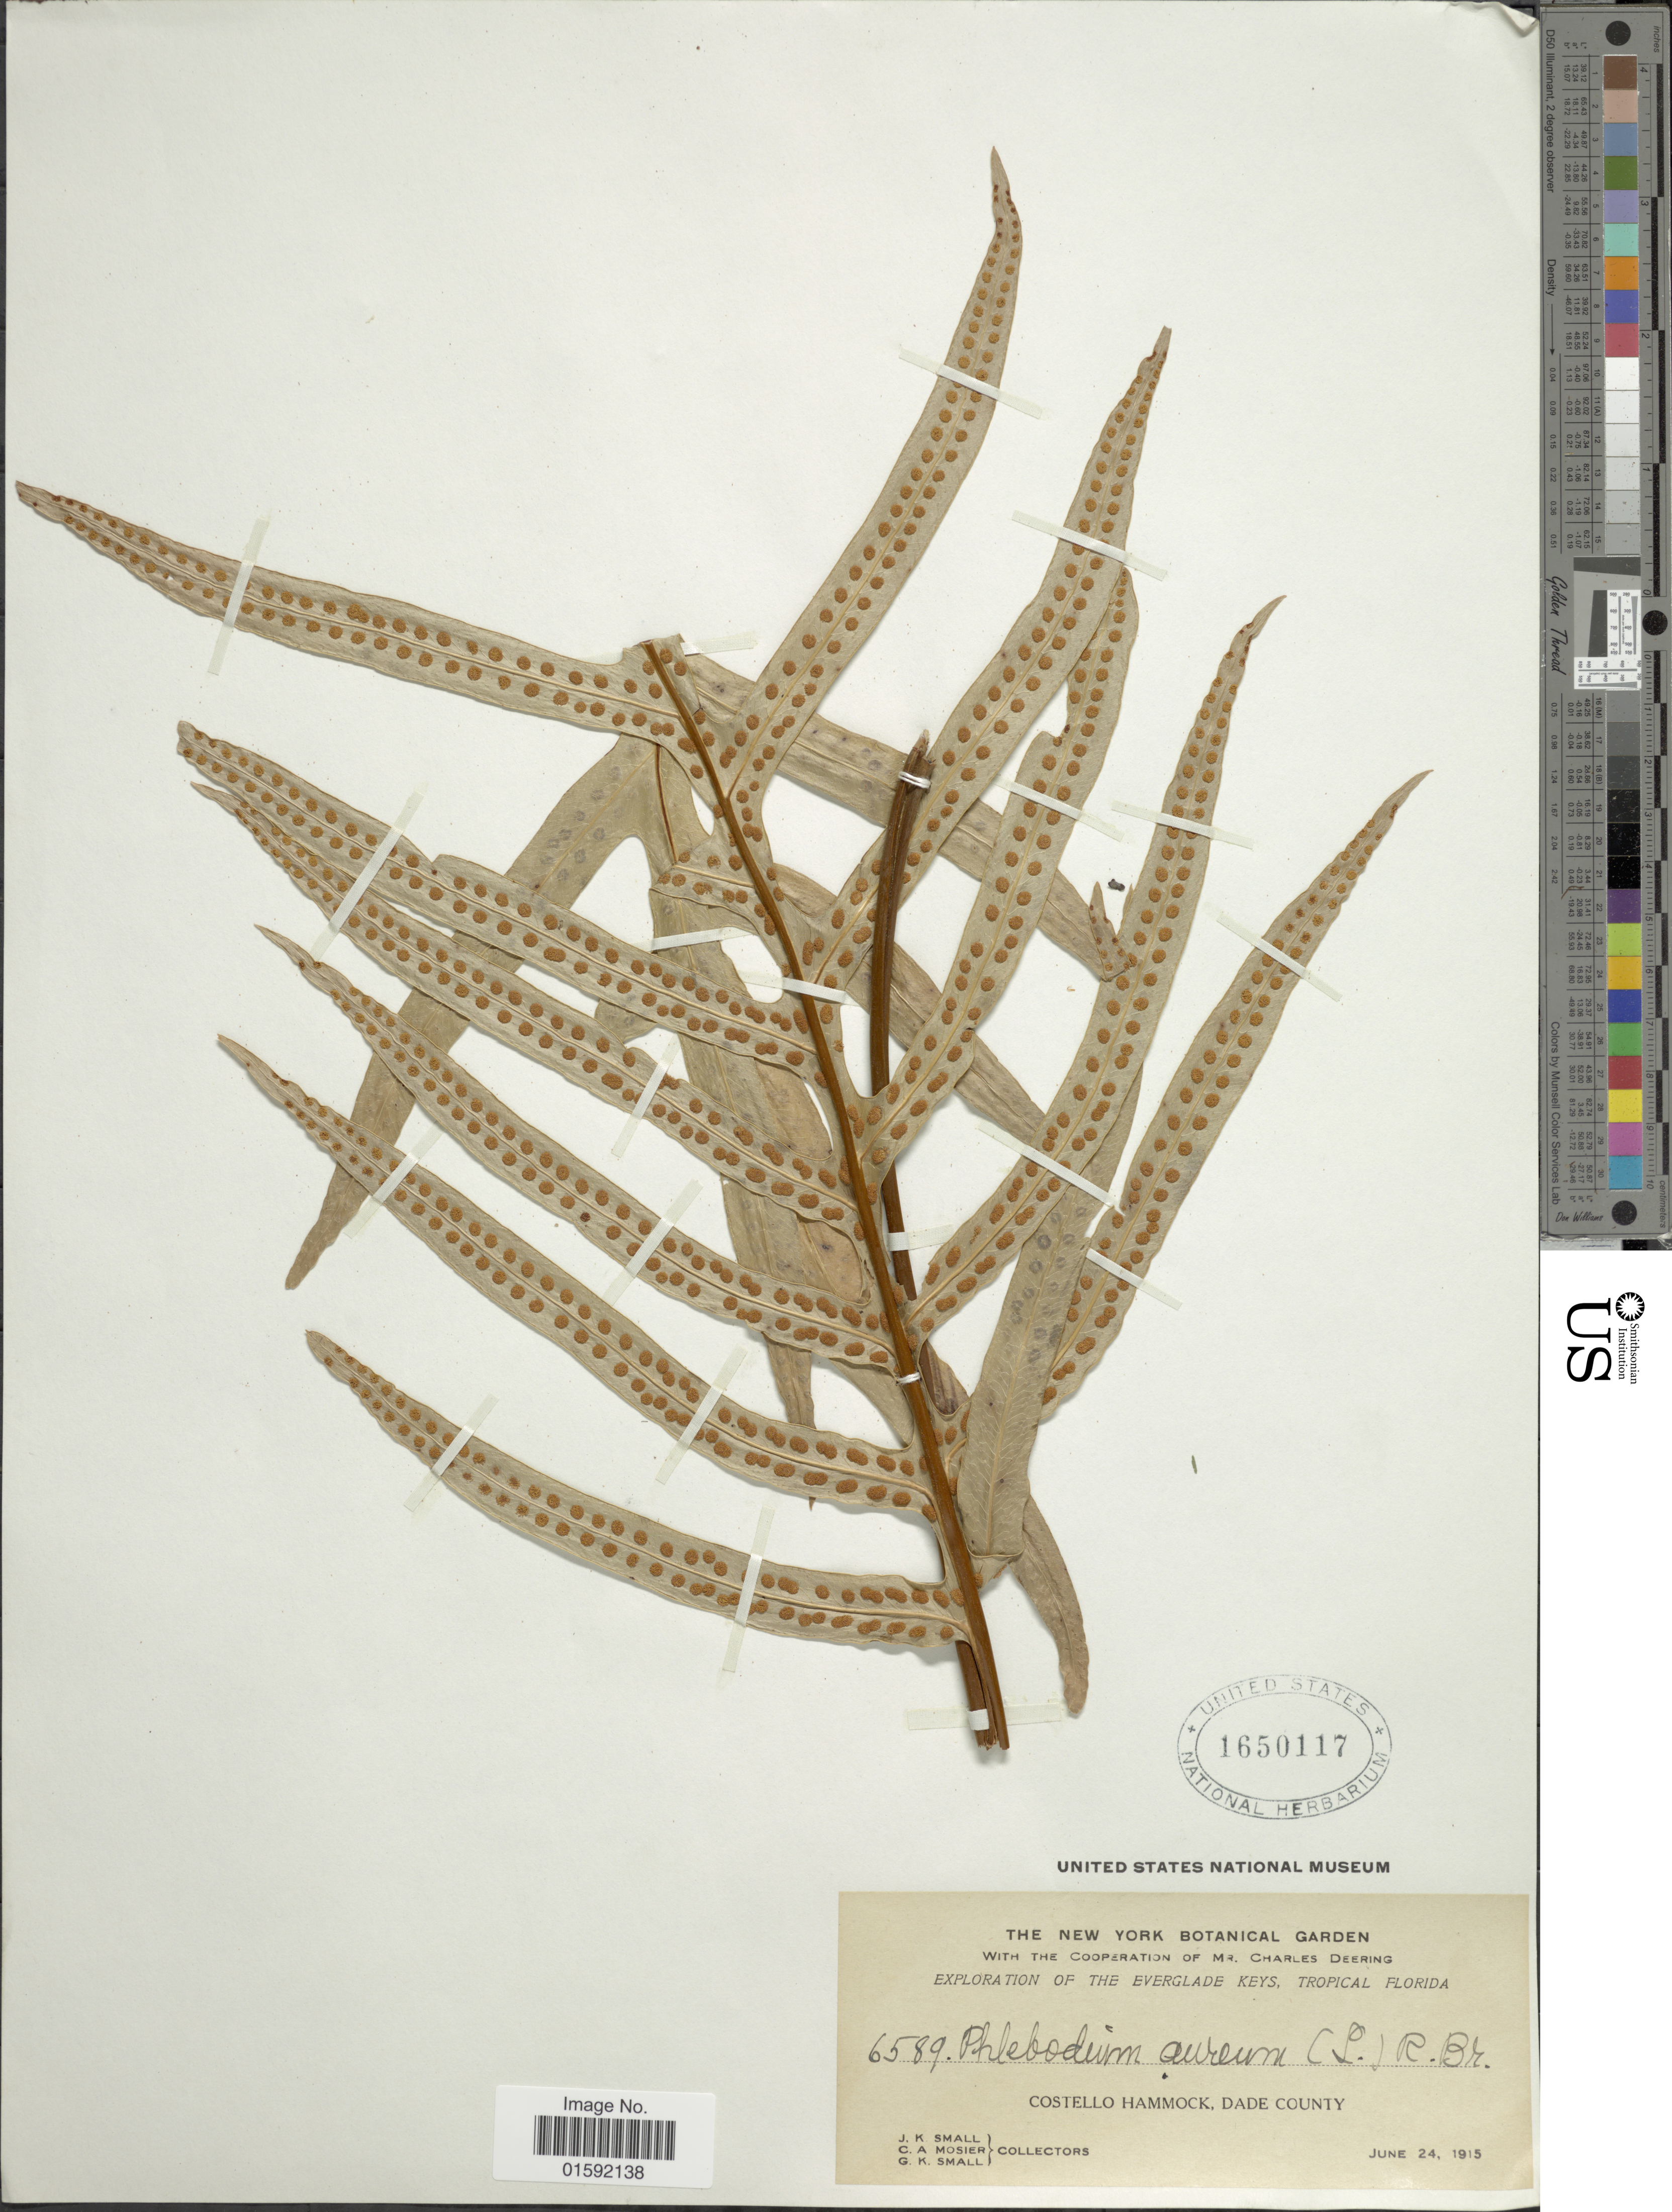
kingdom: Plantae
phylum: Tracheophyta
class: Polypodiopsida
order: Polypodiales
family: Polypodiaceae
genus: Phlebodium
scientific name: Phlebodium areolatum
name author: (Humb. & Bonap. ex Willd.) J. Sm.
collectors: J. K. Small, C. A. Mosier & G. K. Small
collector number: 6589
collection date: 1915-06-24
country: United States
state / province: Florida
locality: Exploration of the Everglades Keys, Tropical Florida, Costello Hammock, Dade County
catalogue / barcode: US 1650117